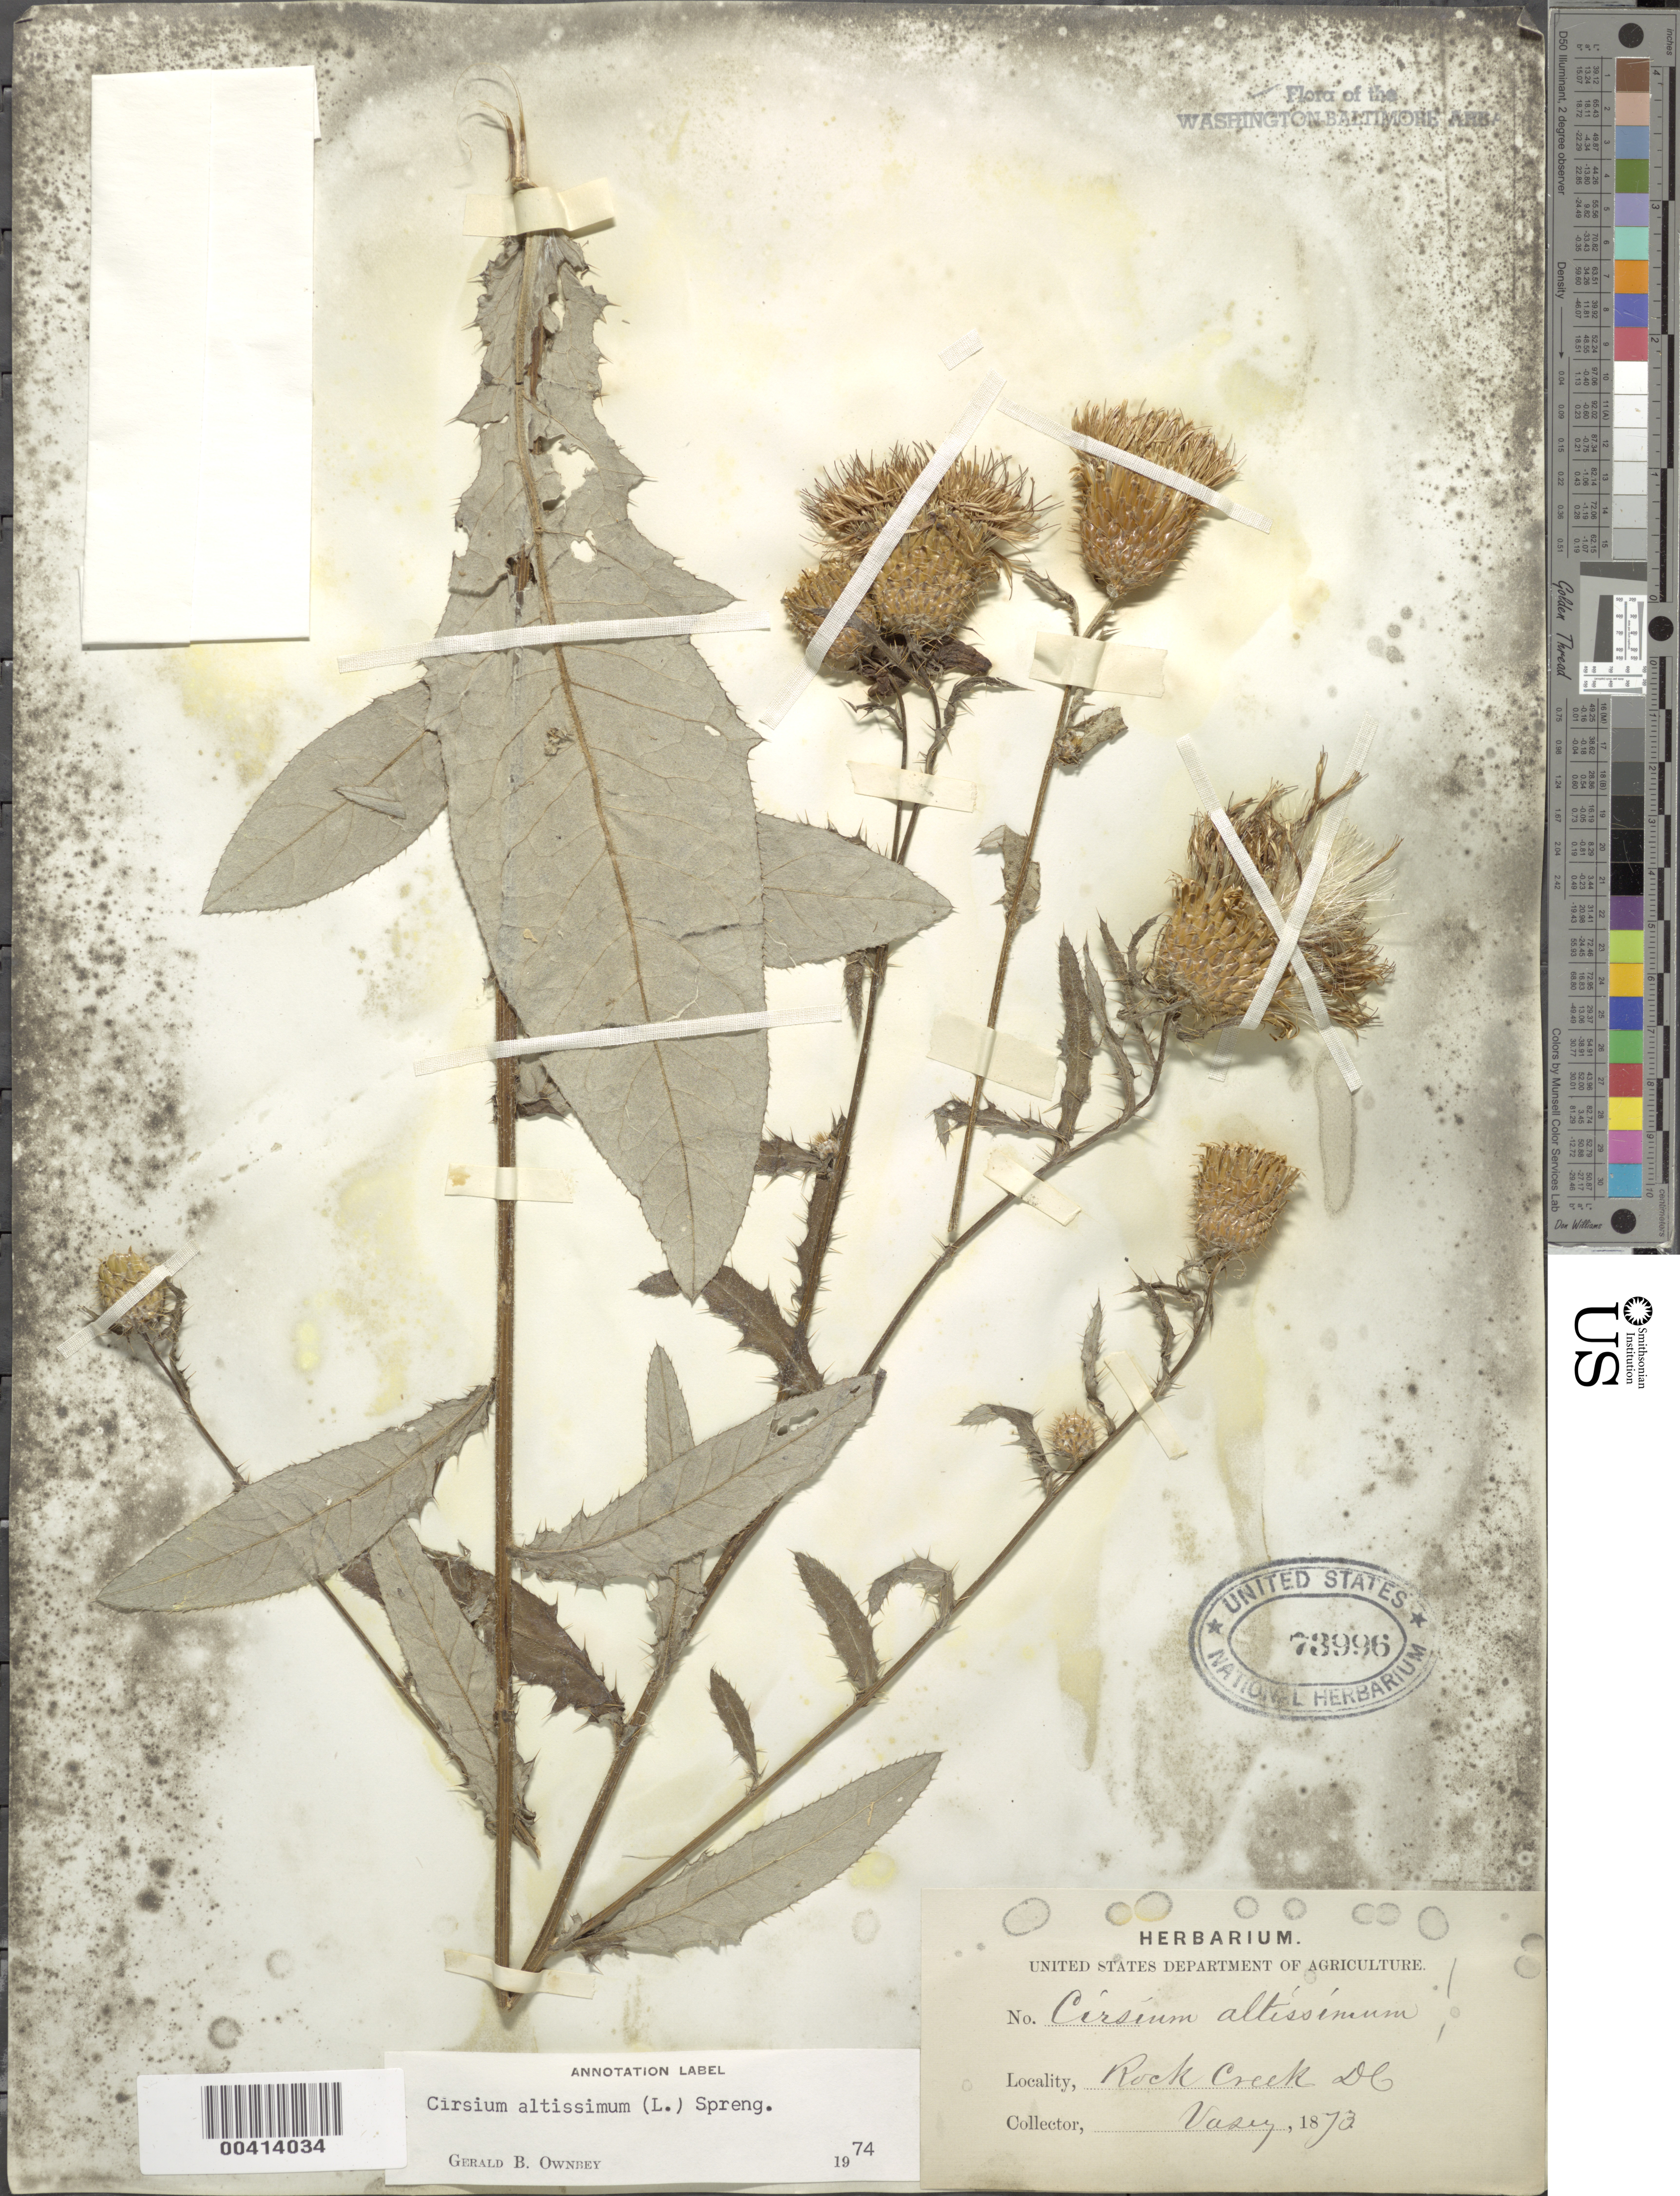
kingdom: Plantae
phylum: Tracheophyta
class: Magnoliopsida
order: Asterales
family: Asteraceae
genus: Cirsium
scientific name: Cirsium altissimum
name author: (L.) Hill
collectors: G. Vasey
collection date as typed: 1873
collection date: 1873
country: United States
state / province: District of Columbia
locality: Rock Creek Rock Creek Park & vicinity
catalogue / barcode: US 73996